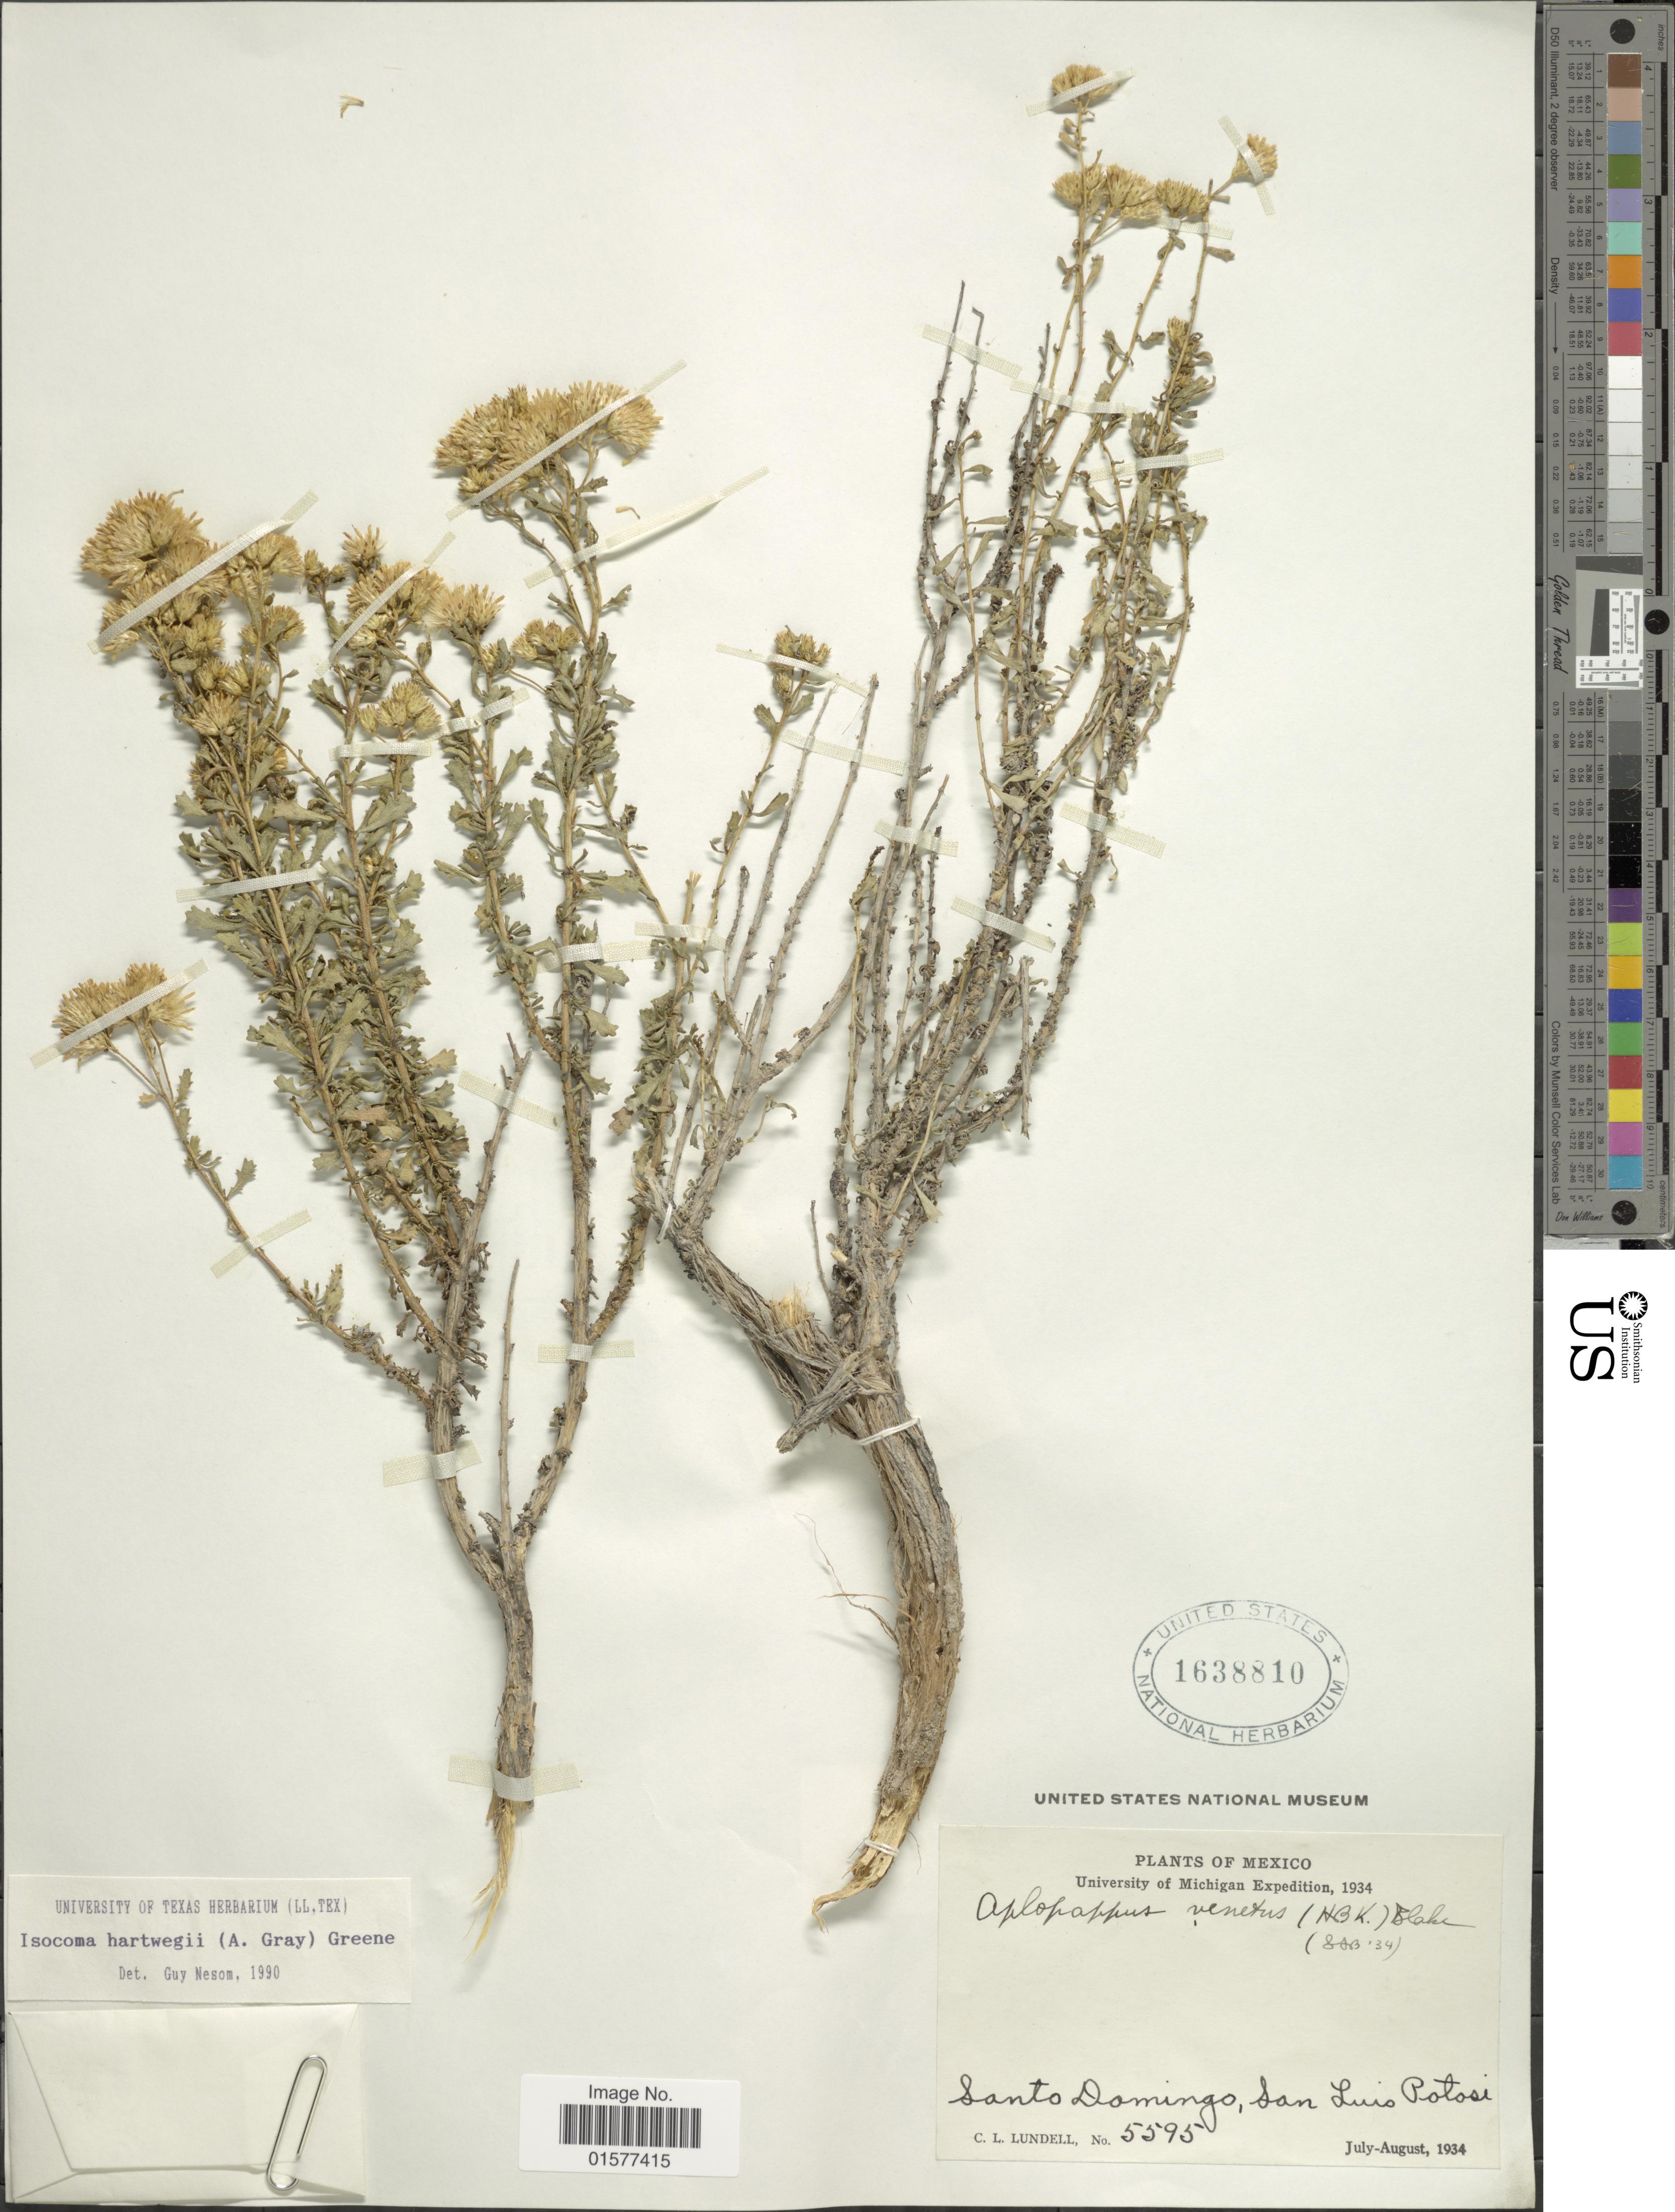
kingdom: Plantae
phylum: Tracheophyta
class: Magnoliopsida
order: Asterales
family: Asteraceae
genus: Isocoma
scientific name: Isocoma hartwegii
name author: (A. Gray) Greene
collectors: C. L. Lundell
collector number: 5595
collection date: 1934-07/1934-08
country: Mexico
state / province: San Luis Potosí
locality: Santo Domingo, San Luis Potoso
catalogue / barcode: US 1638810